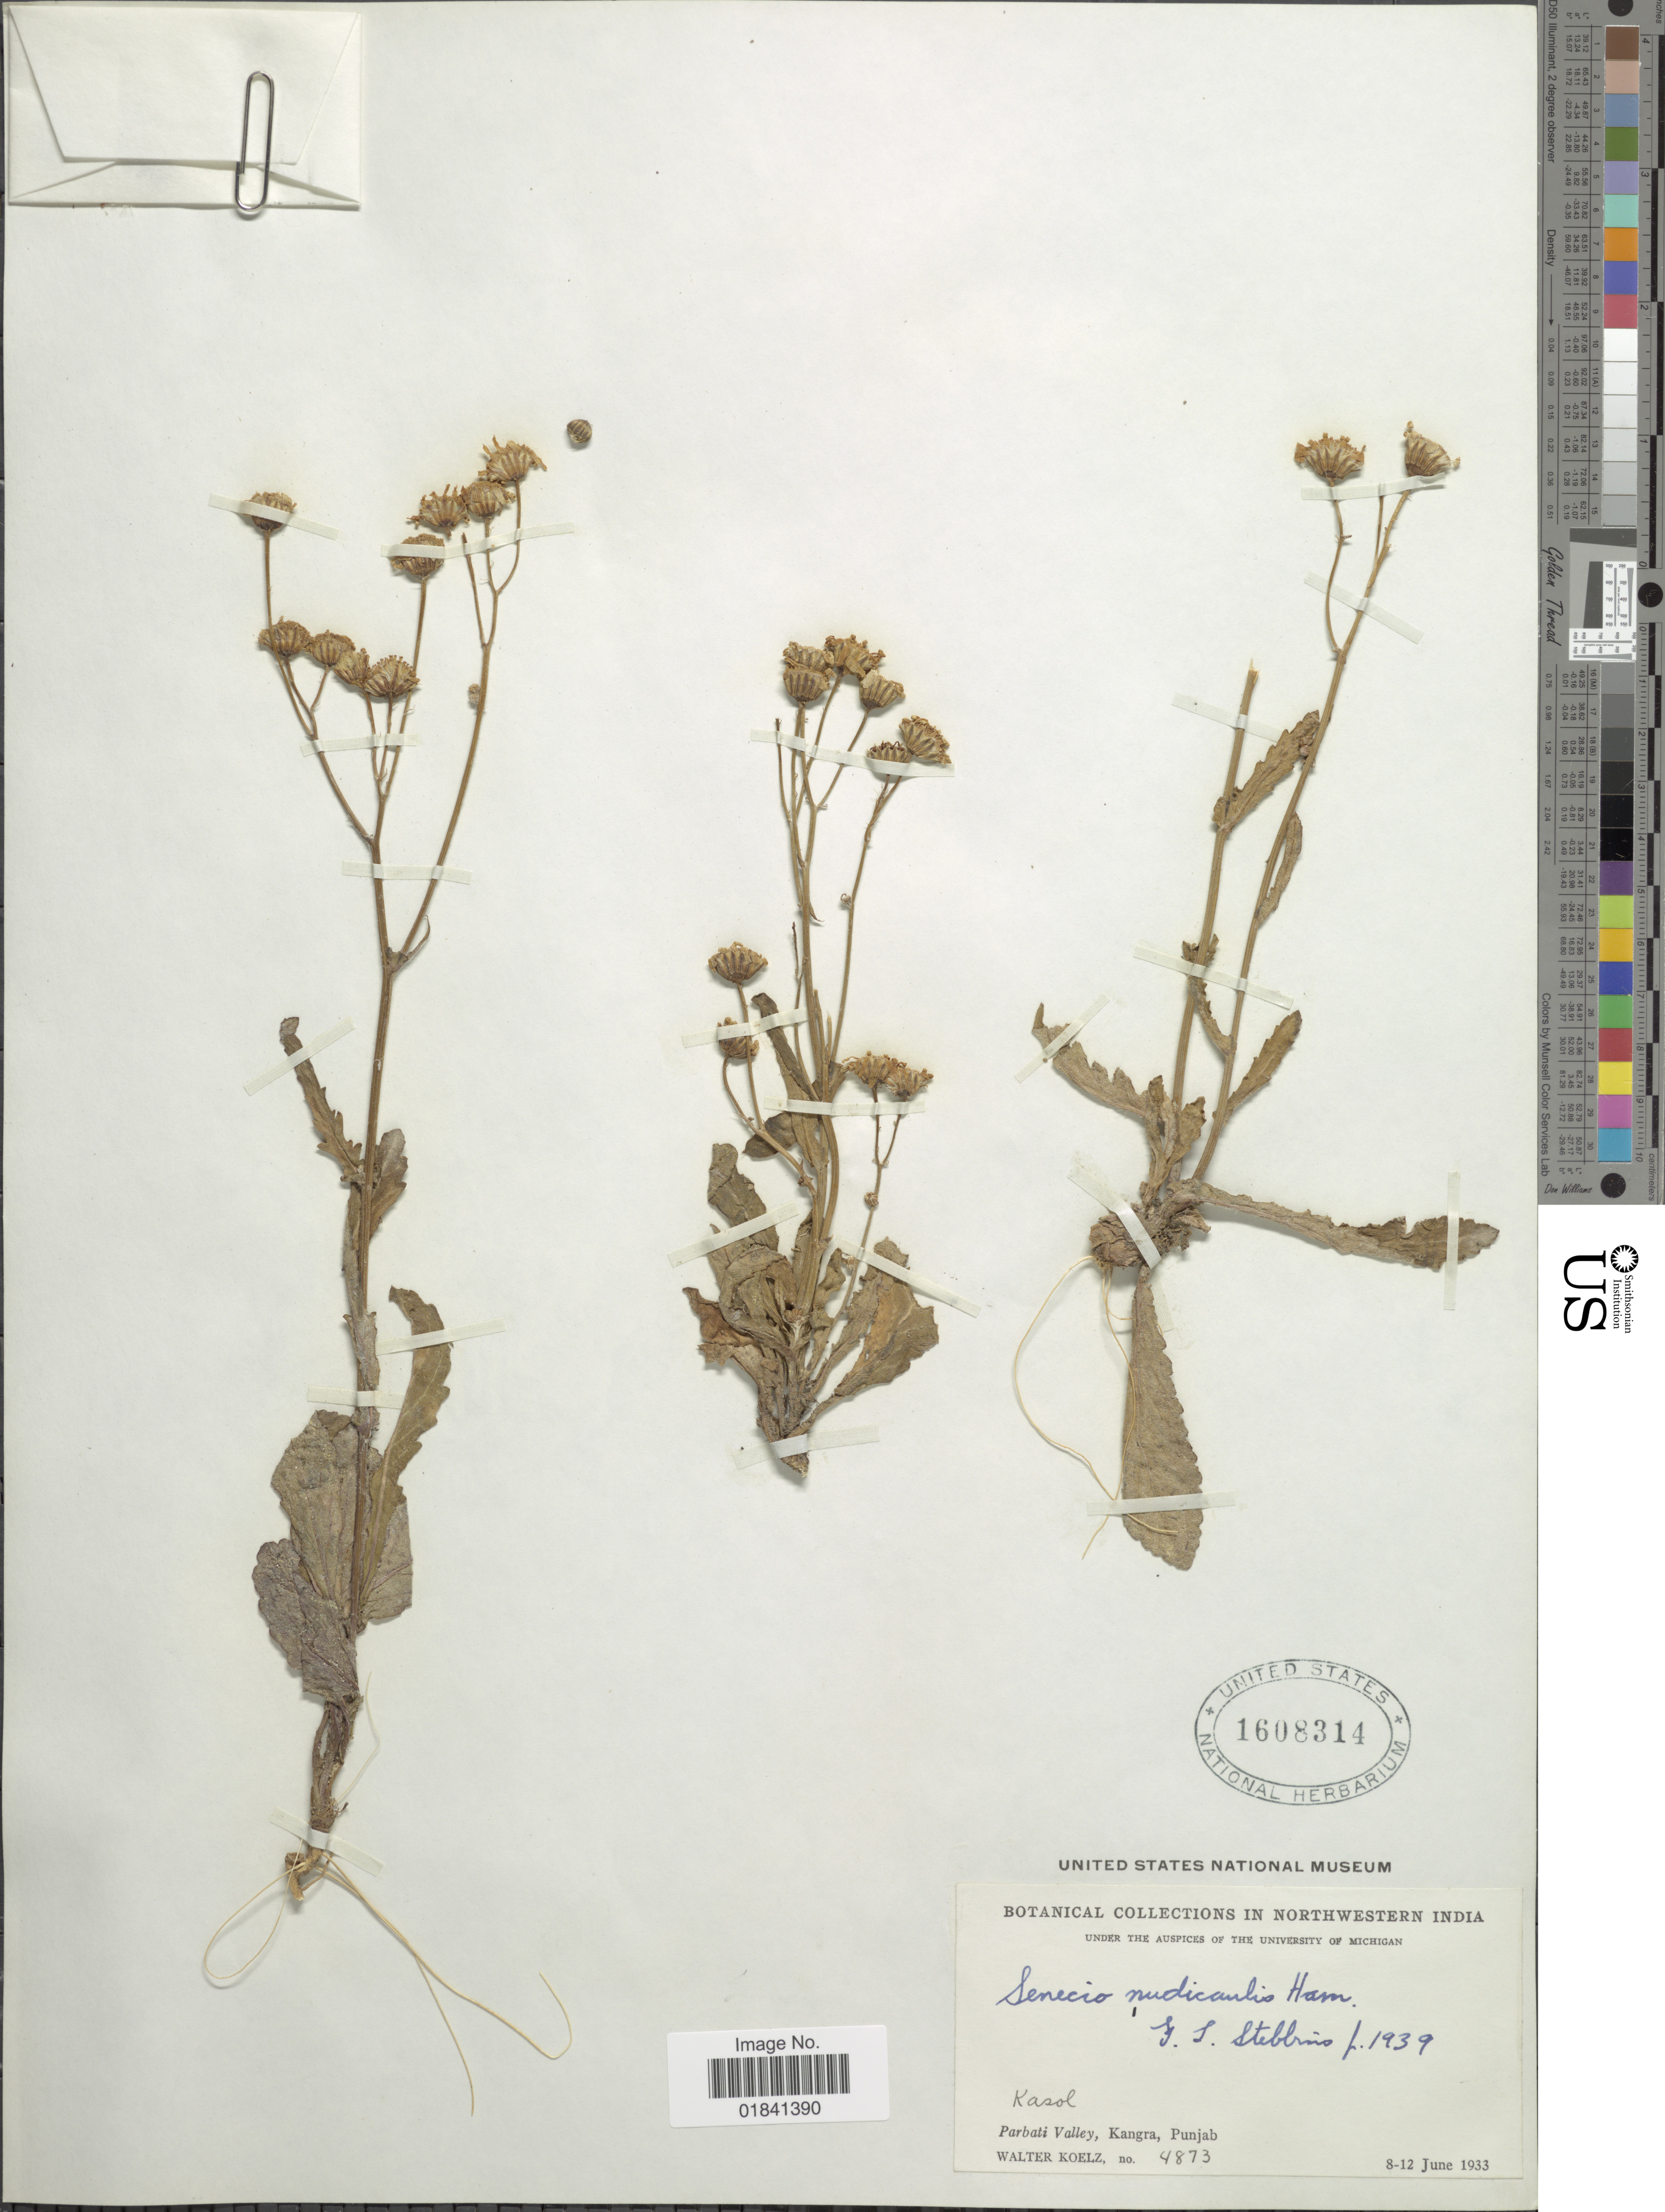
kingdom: Plantae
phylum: Tracheophyta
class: Magnoliopsida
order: Asterales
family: Asteraceae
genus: Senecio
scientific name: Senecio nudicaulis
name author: Buch.-Ham. ex D. Don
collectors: W. N. Koelz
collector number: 4873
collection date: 1933-06-08/1933-06-12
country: India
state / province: Himachal Pradesh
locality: Kasol, Parbati Valley, Kangra, Northwestern India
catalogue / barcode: US 1608314